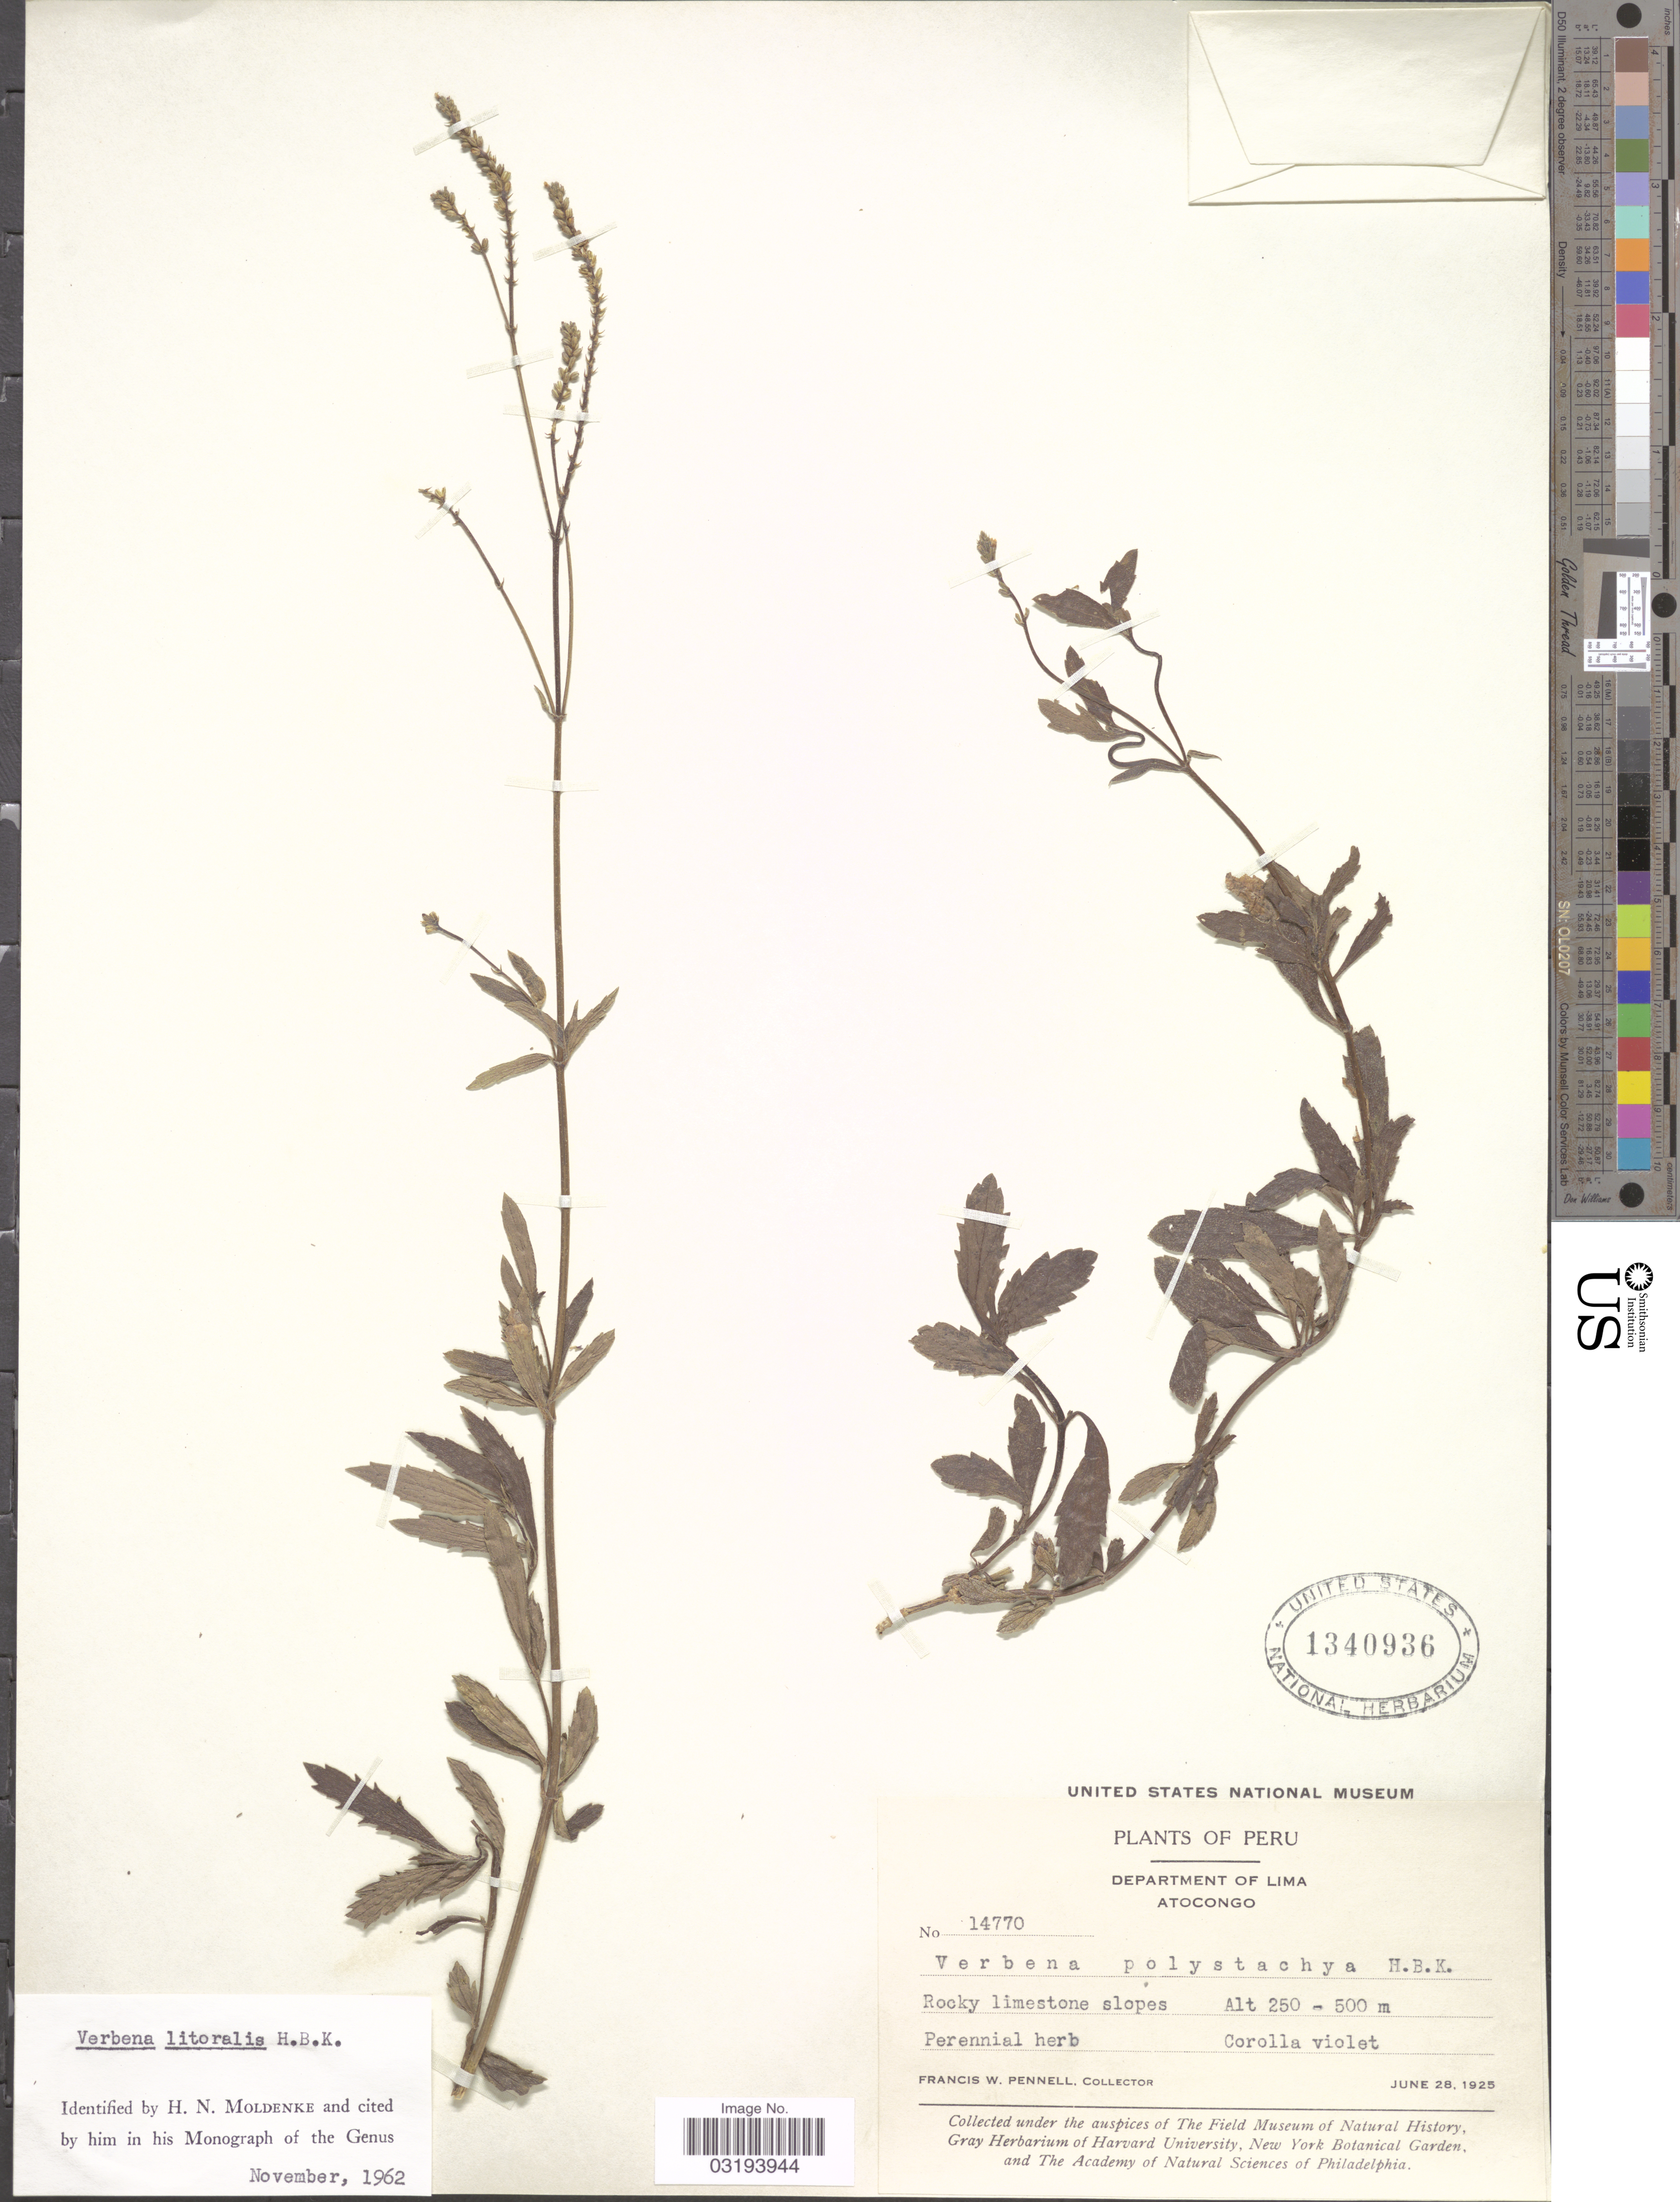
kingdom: Plantae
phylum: Tracheophyta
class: Magnoliopsida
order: Lamiales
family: Verbenaceae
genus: Verbena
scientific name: Verbena litoralis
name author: Kunth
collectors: F. W. Pennell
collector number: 14770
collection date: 1925-06-28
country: Peru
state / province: Lima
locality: Department of Lima, Atocongo.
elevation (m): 250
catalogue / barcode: US 1340936